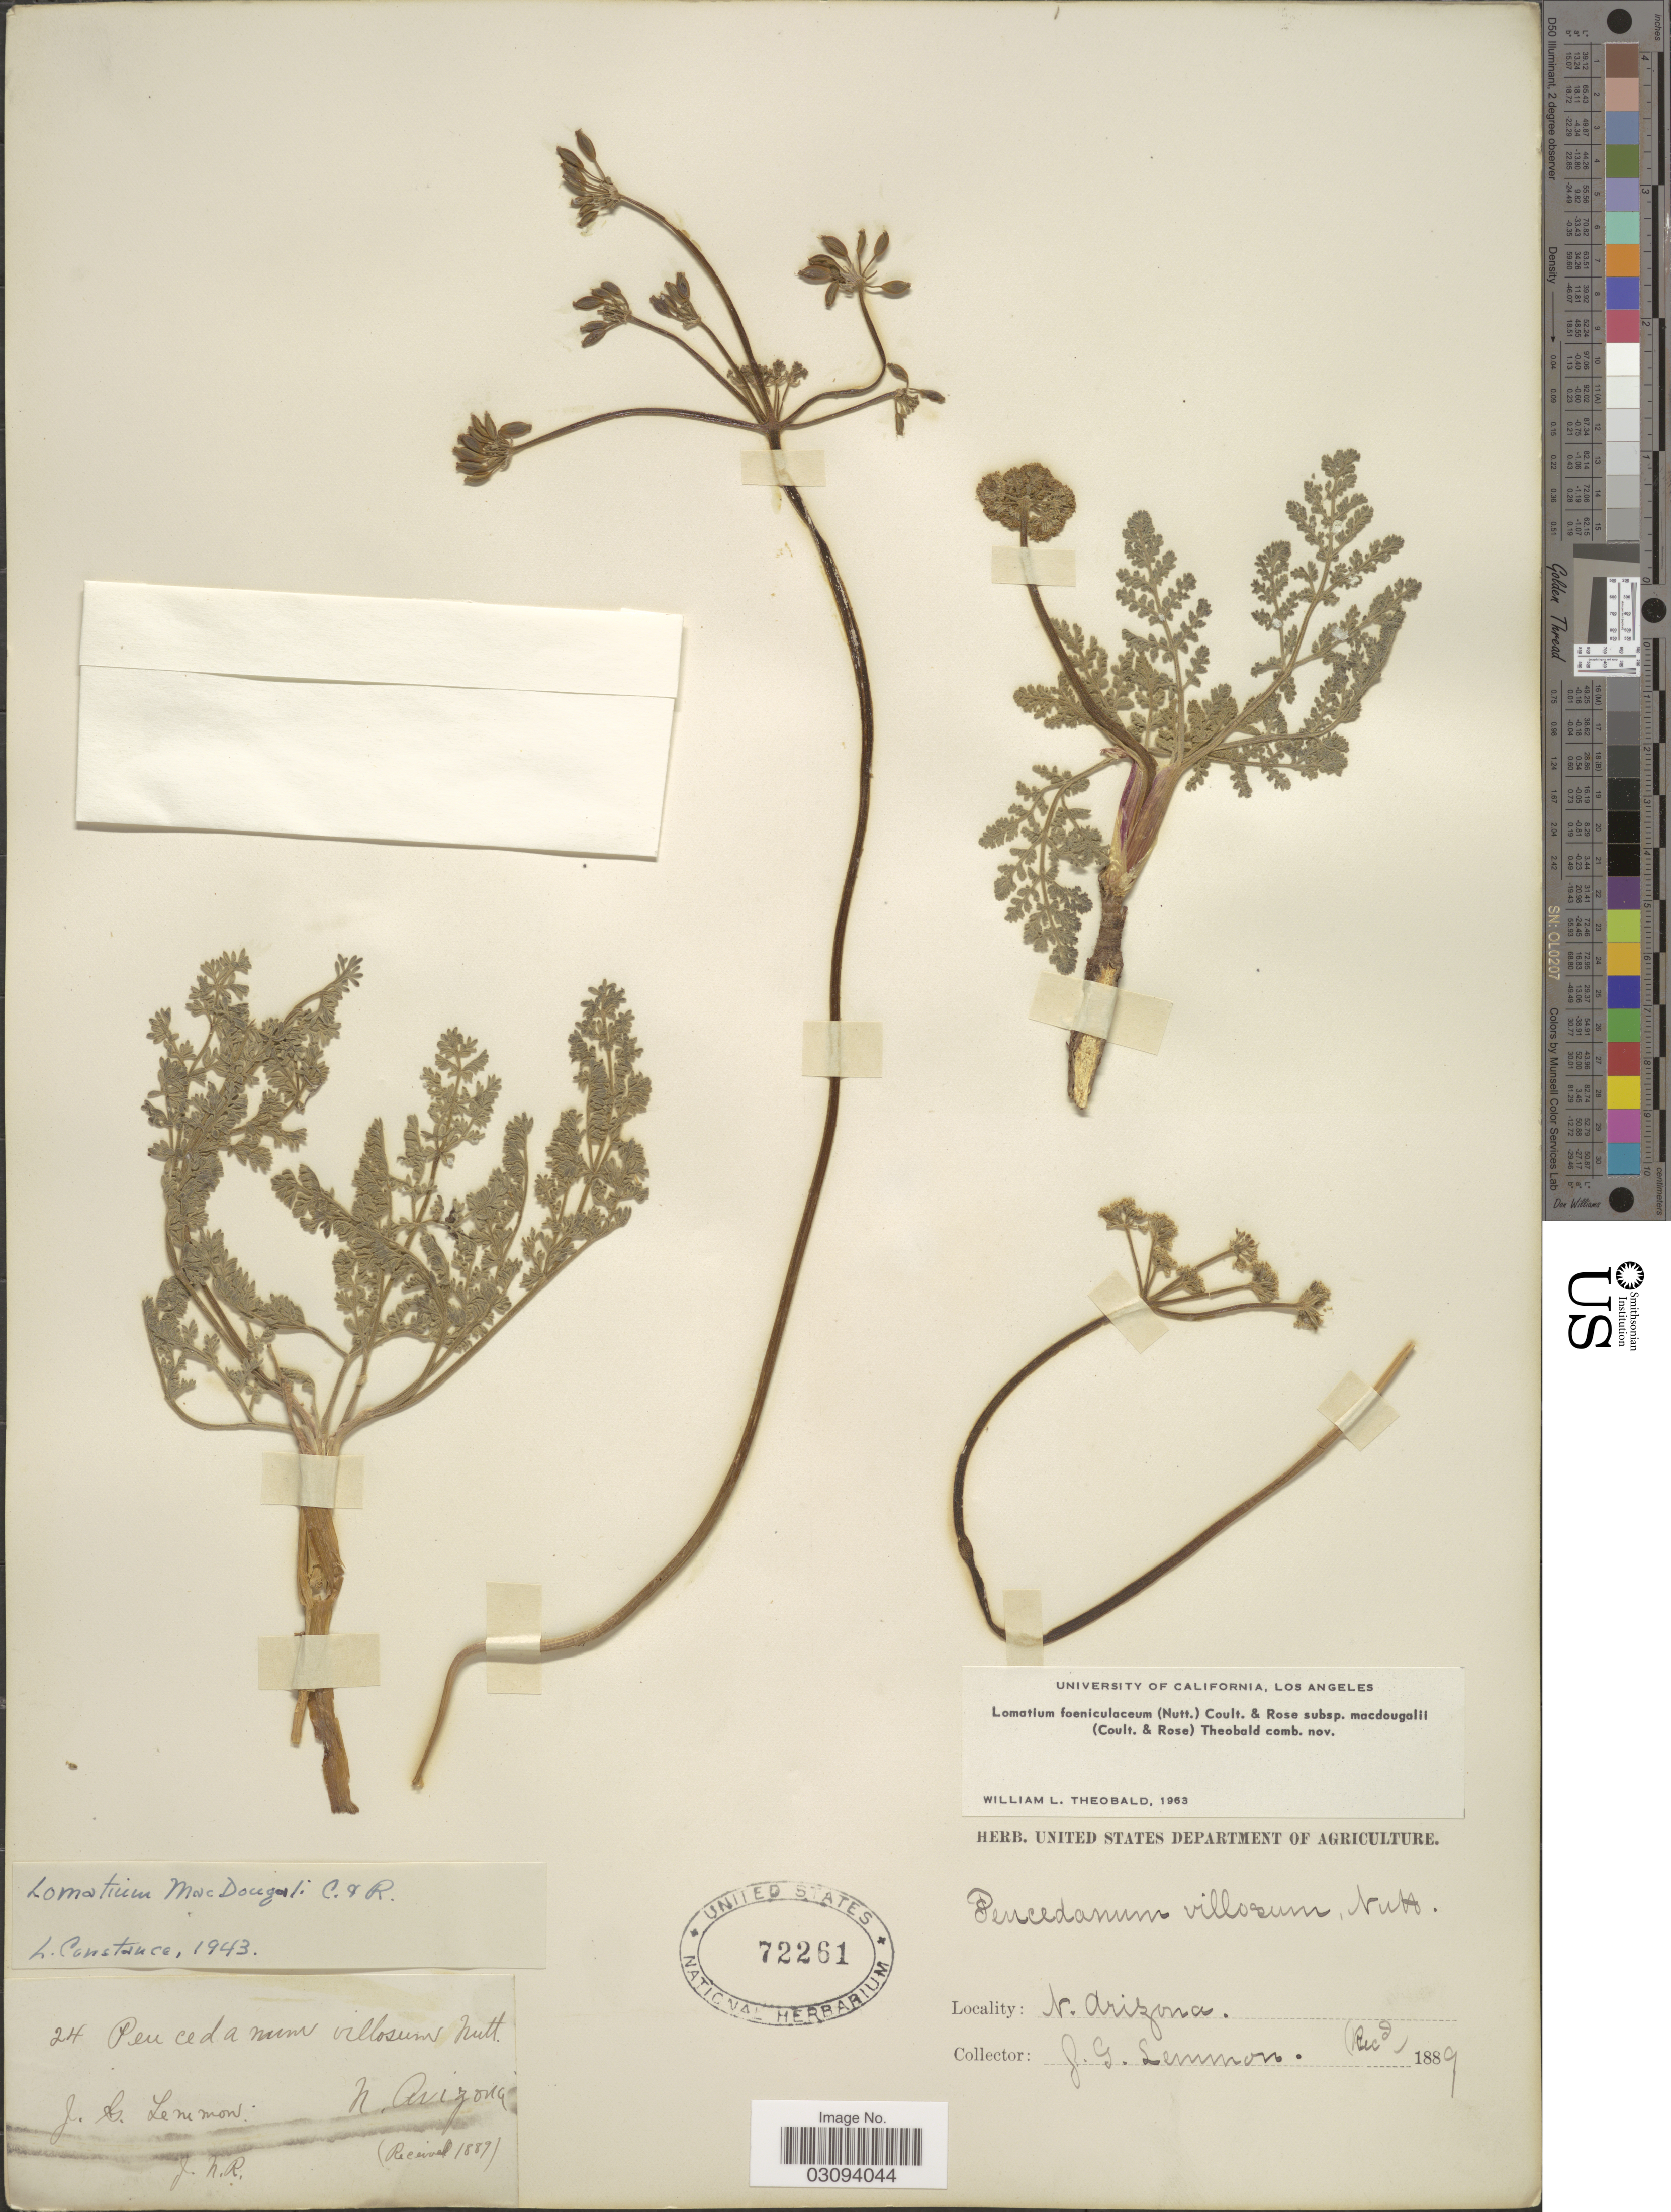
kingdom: Plantae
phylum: Tracheophyta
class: Magnoliopsida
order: Apiales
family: Apiaceae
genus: Lomatium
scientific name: Lomatium foeniculaceum subsp. macdougalii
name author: (J.M. Coult. & Rose) W.L. Theob.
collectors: J. Lemmon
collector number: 24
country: United States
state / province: Arizona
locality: N. Arizona.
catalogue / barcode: US 72261